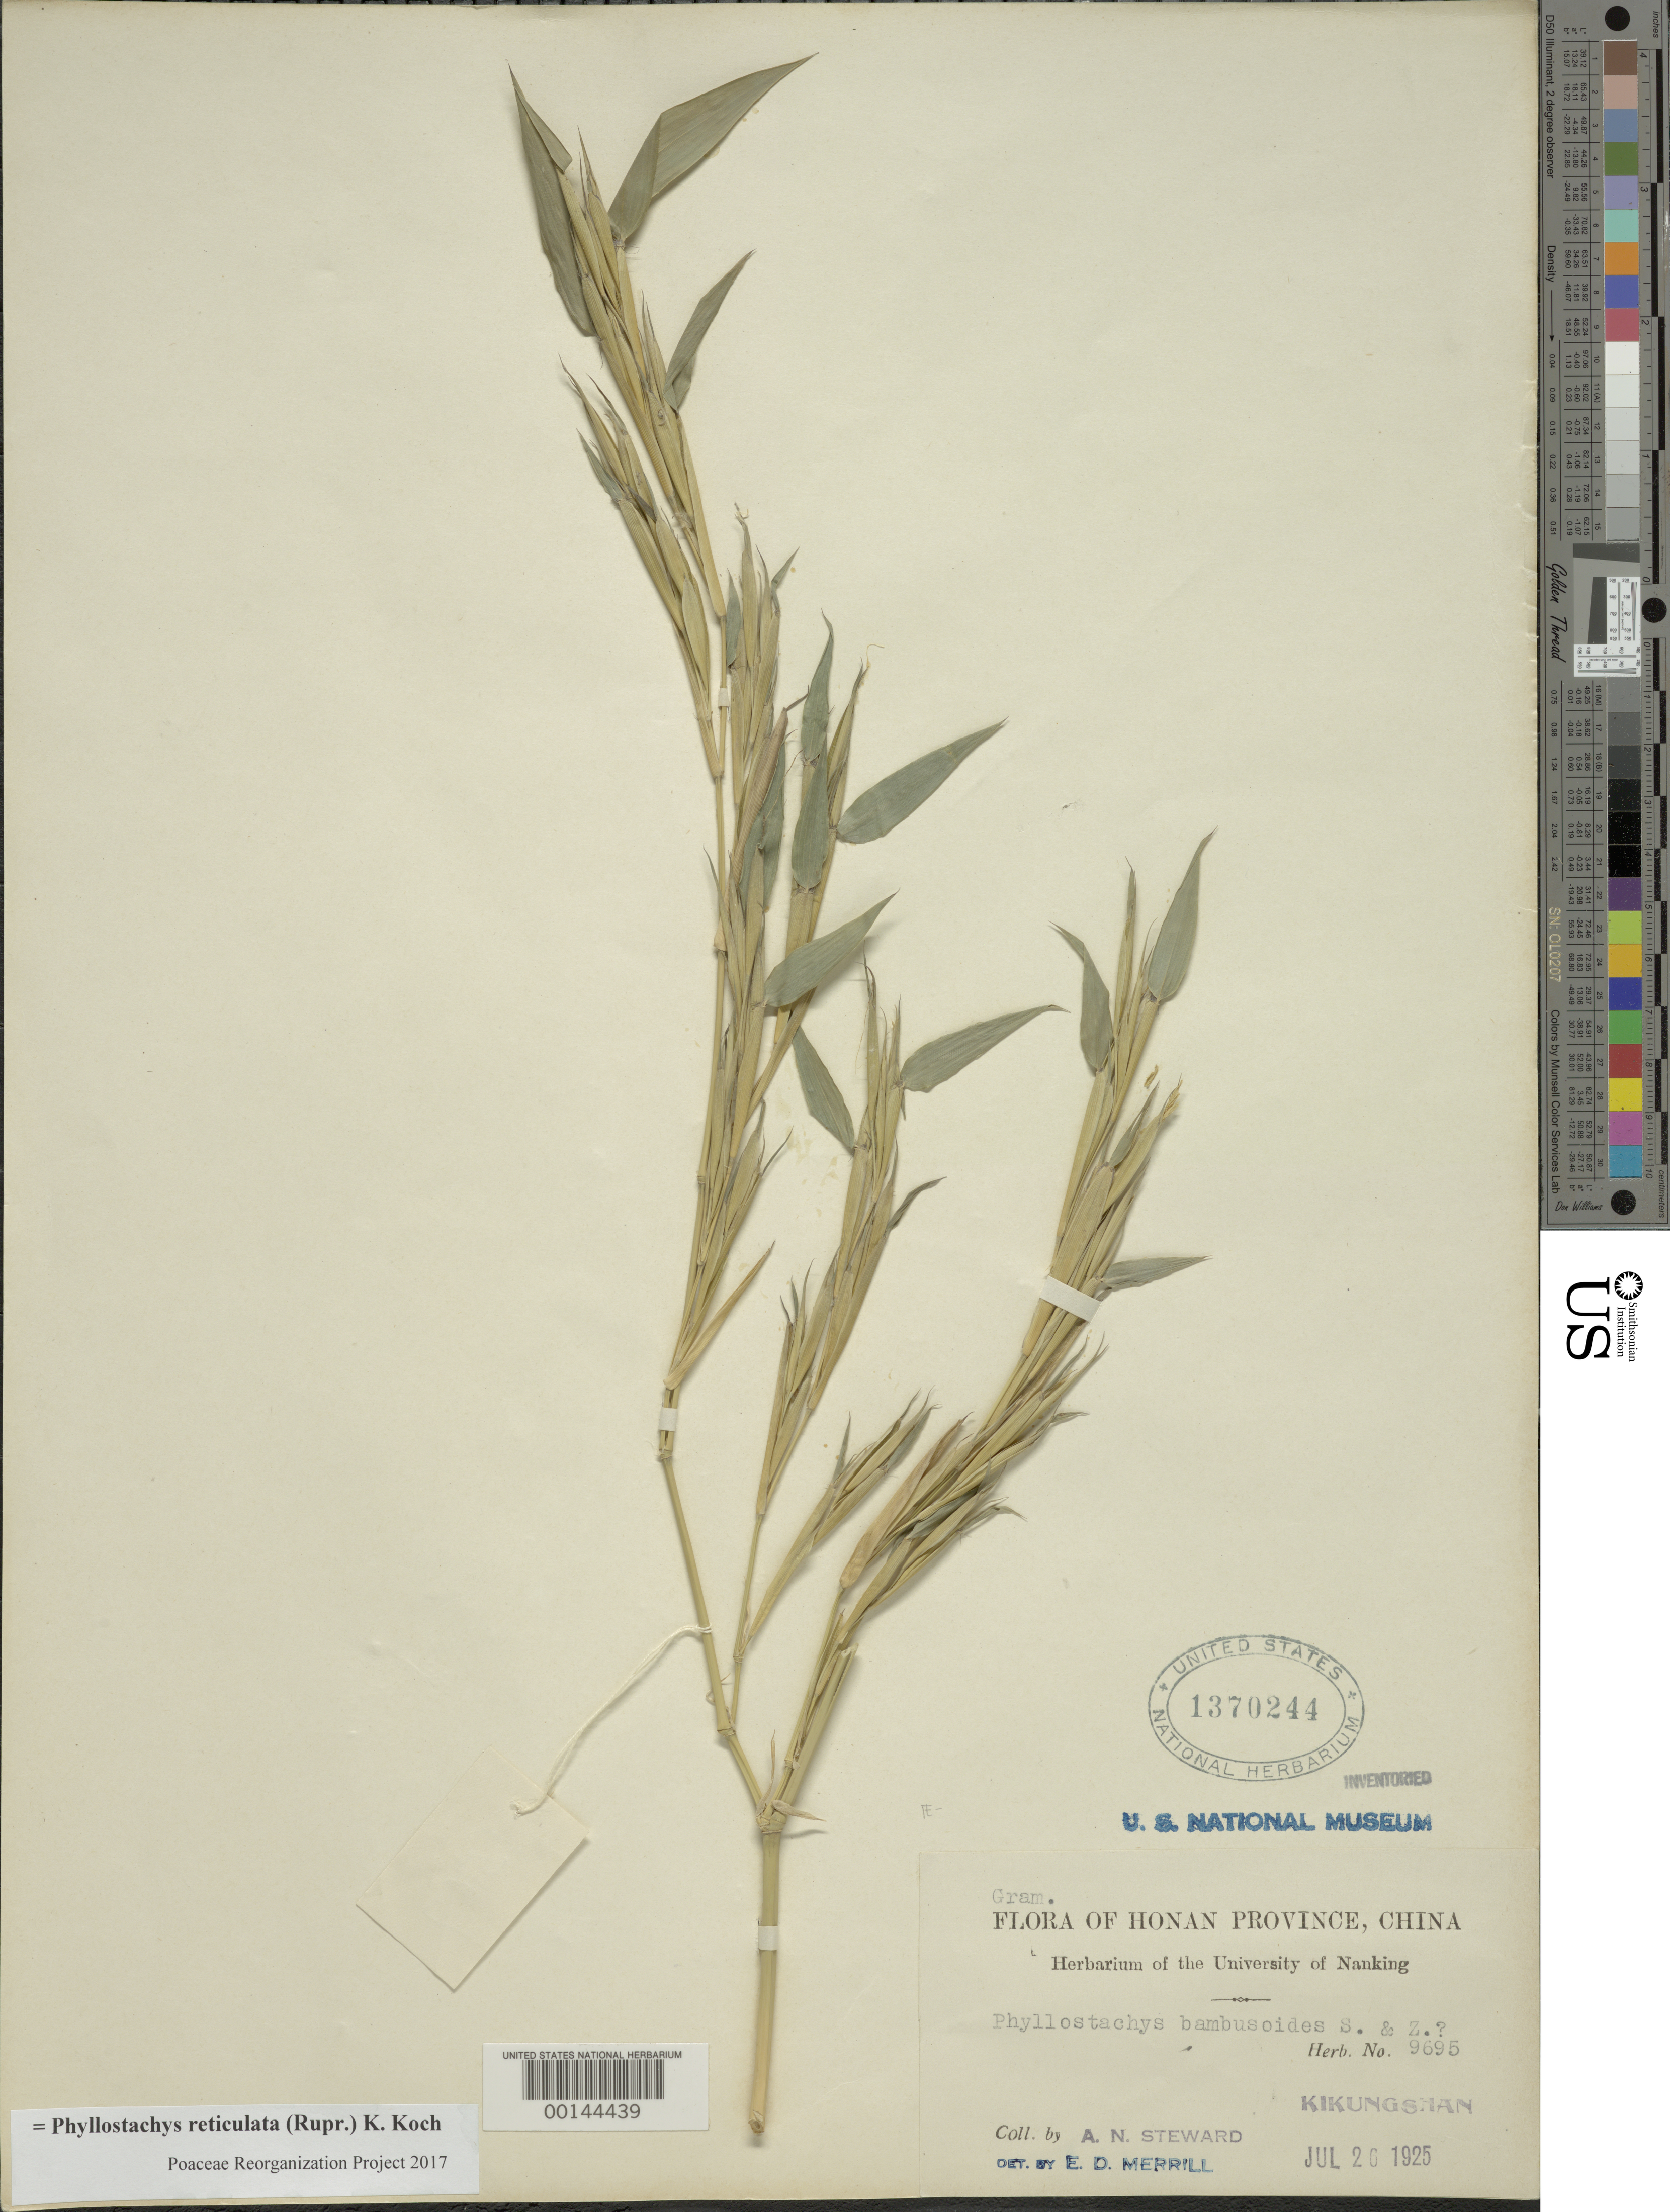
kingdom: Plantae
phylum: Tracheophyta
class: Liliopsida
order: Poales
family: Poaceae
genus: Phyllostachys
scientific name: Phyllostachys reticulata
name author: (Rupr.) K. Koch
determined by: Poaceae Reorganization Project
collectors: A. N. Steward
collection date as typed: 26 Jul 1925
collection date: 1925-07-26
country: China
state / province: Guangdong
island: Honam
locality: Kikungshan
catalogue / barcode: US 1370244